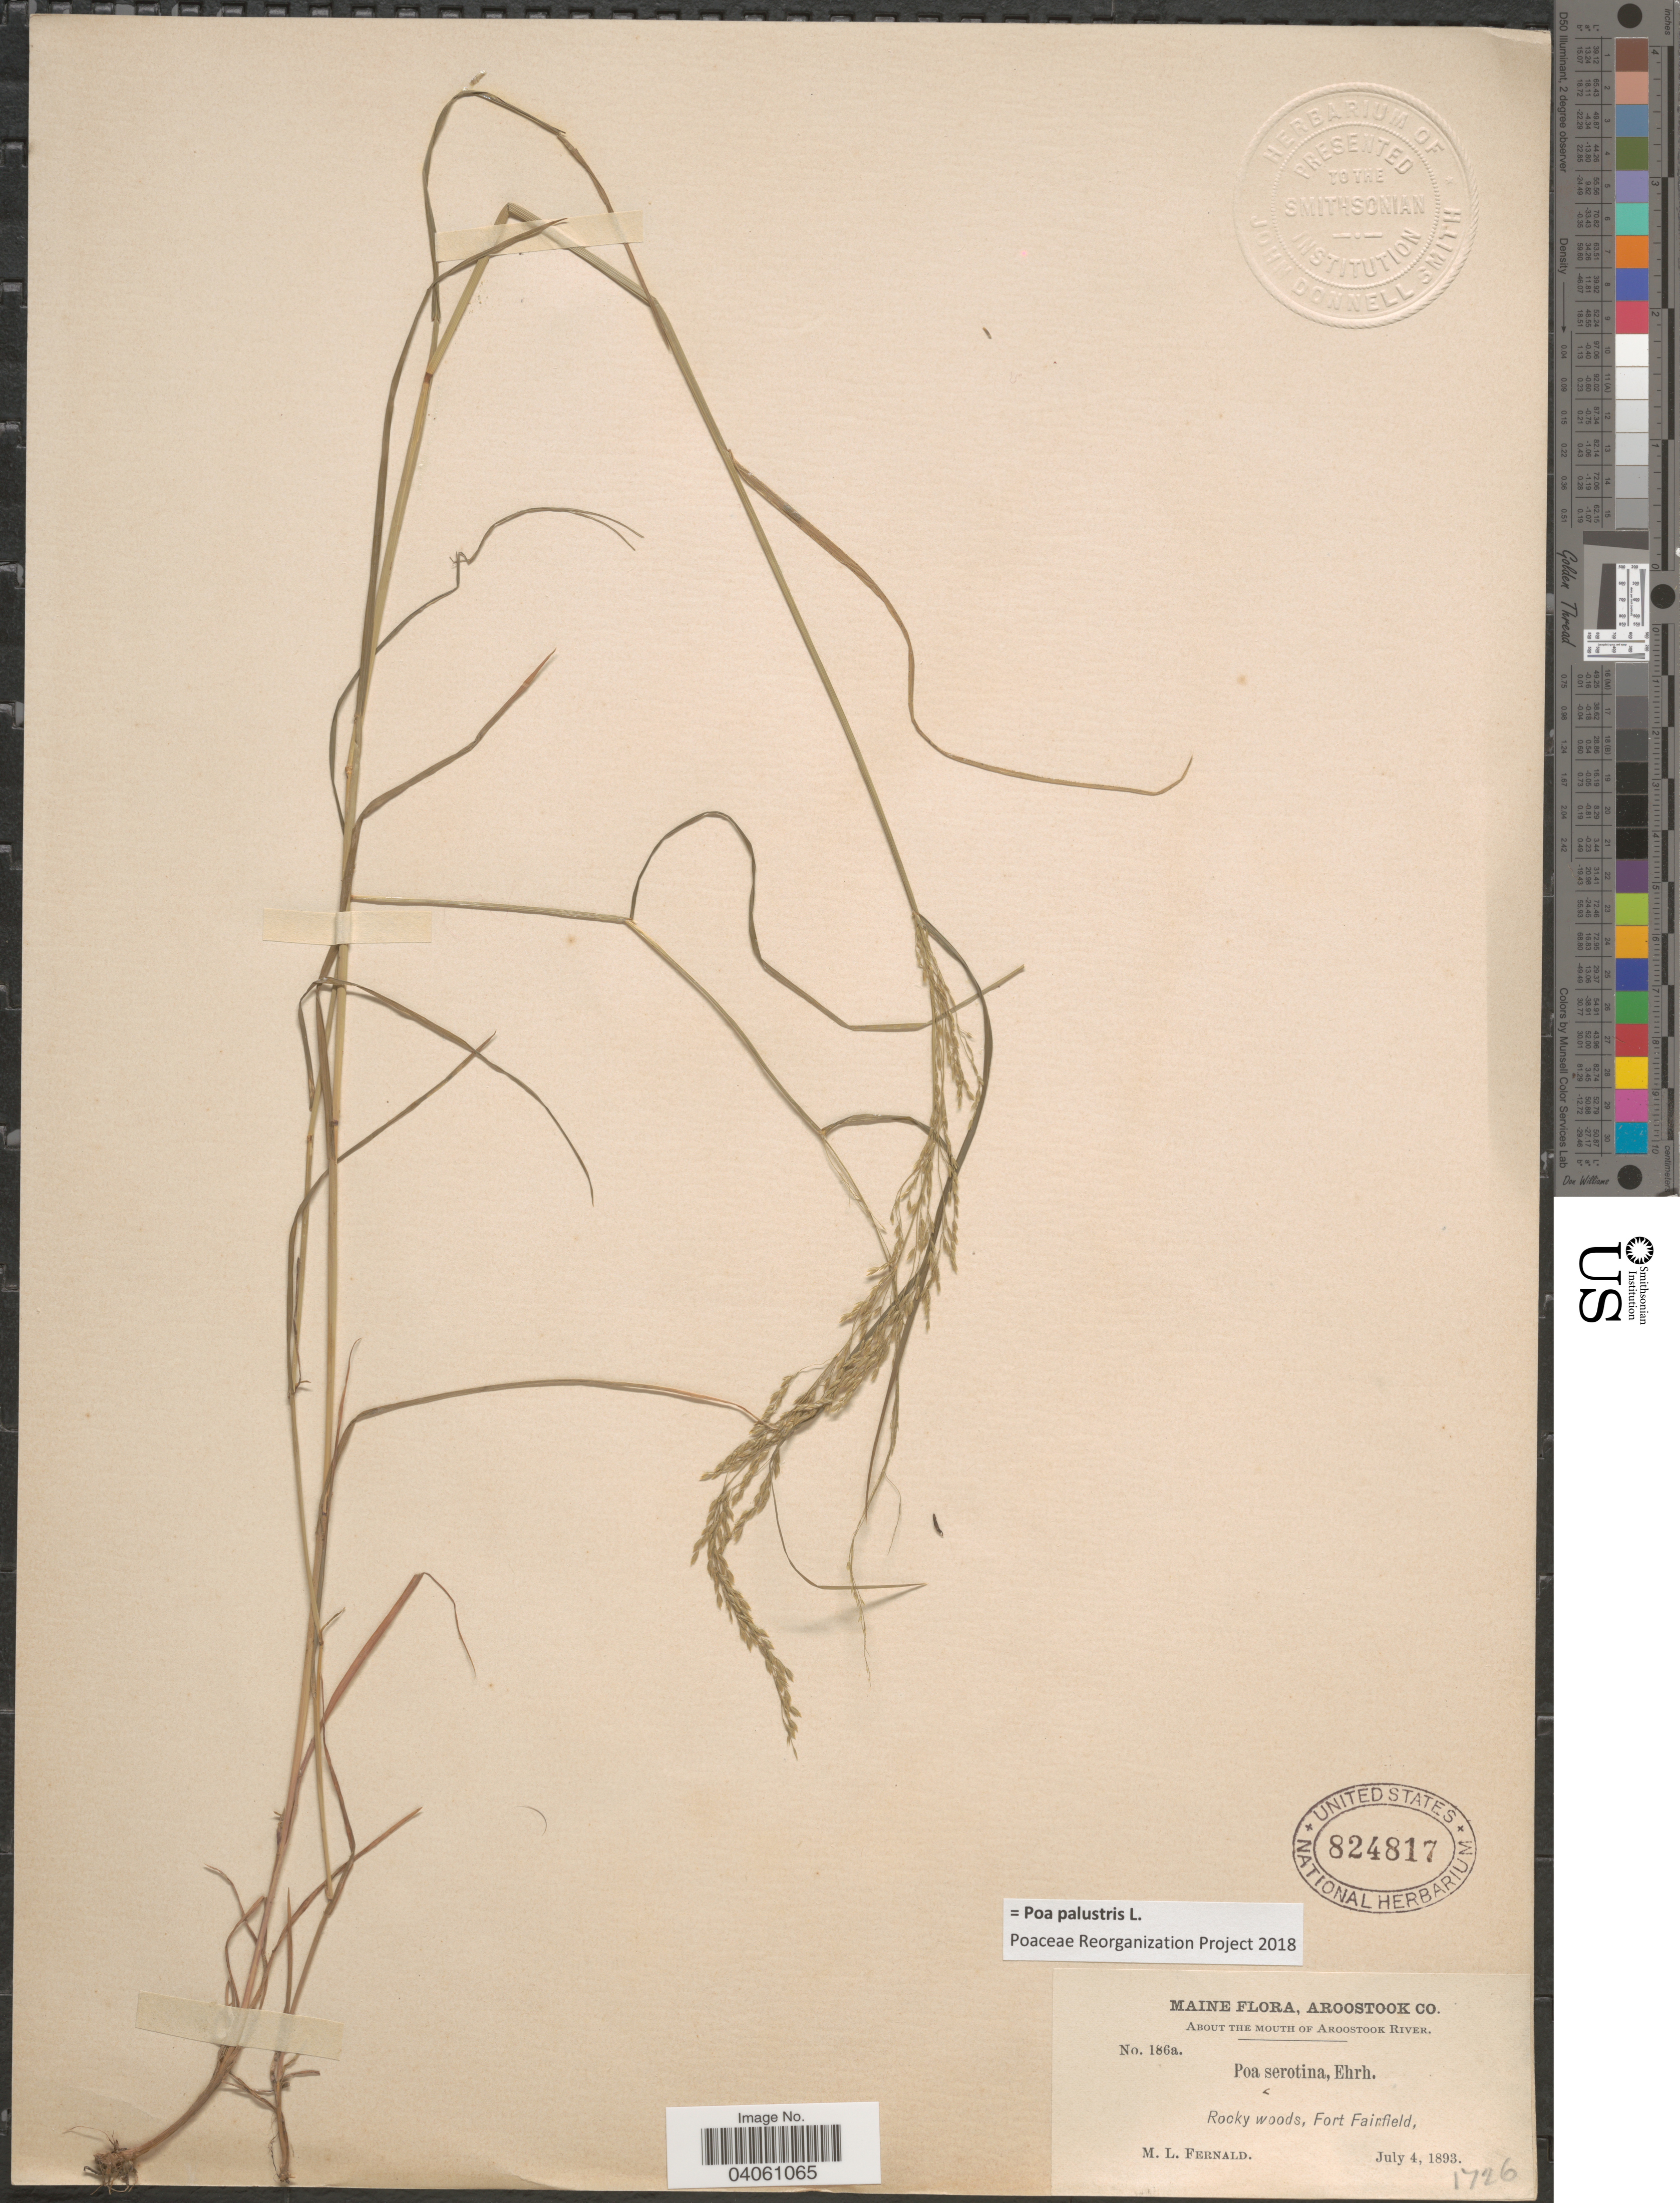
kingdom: Plantae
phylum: Tracheophyta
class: Liliopsida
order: Poales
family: Poaceae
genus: Poa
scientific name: Poa palustris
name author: L.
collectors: M. L. Fernald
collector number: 186a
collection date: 1893-07-04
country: United States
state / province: Maine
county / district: Aroostook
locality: About the mouth of Aroostook River. Fort Fairfield.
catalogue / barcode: US 824817